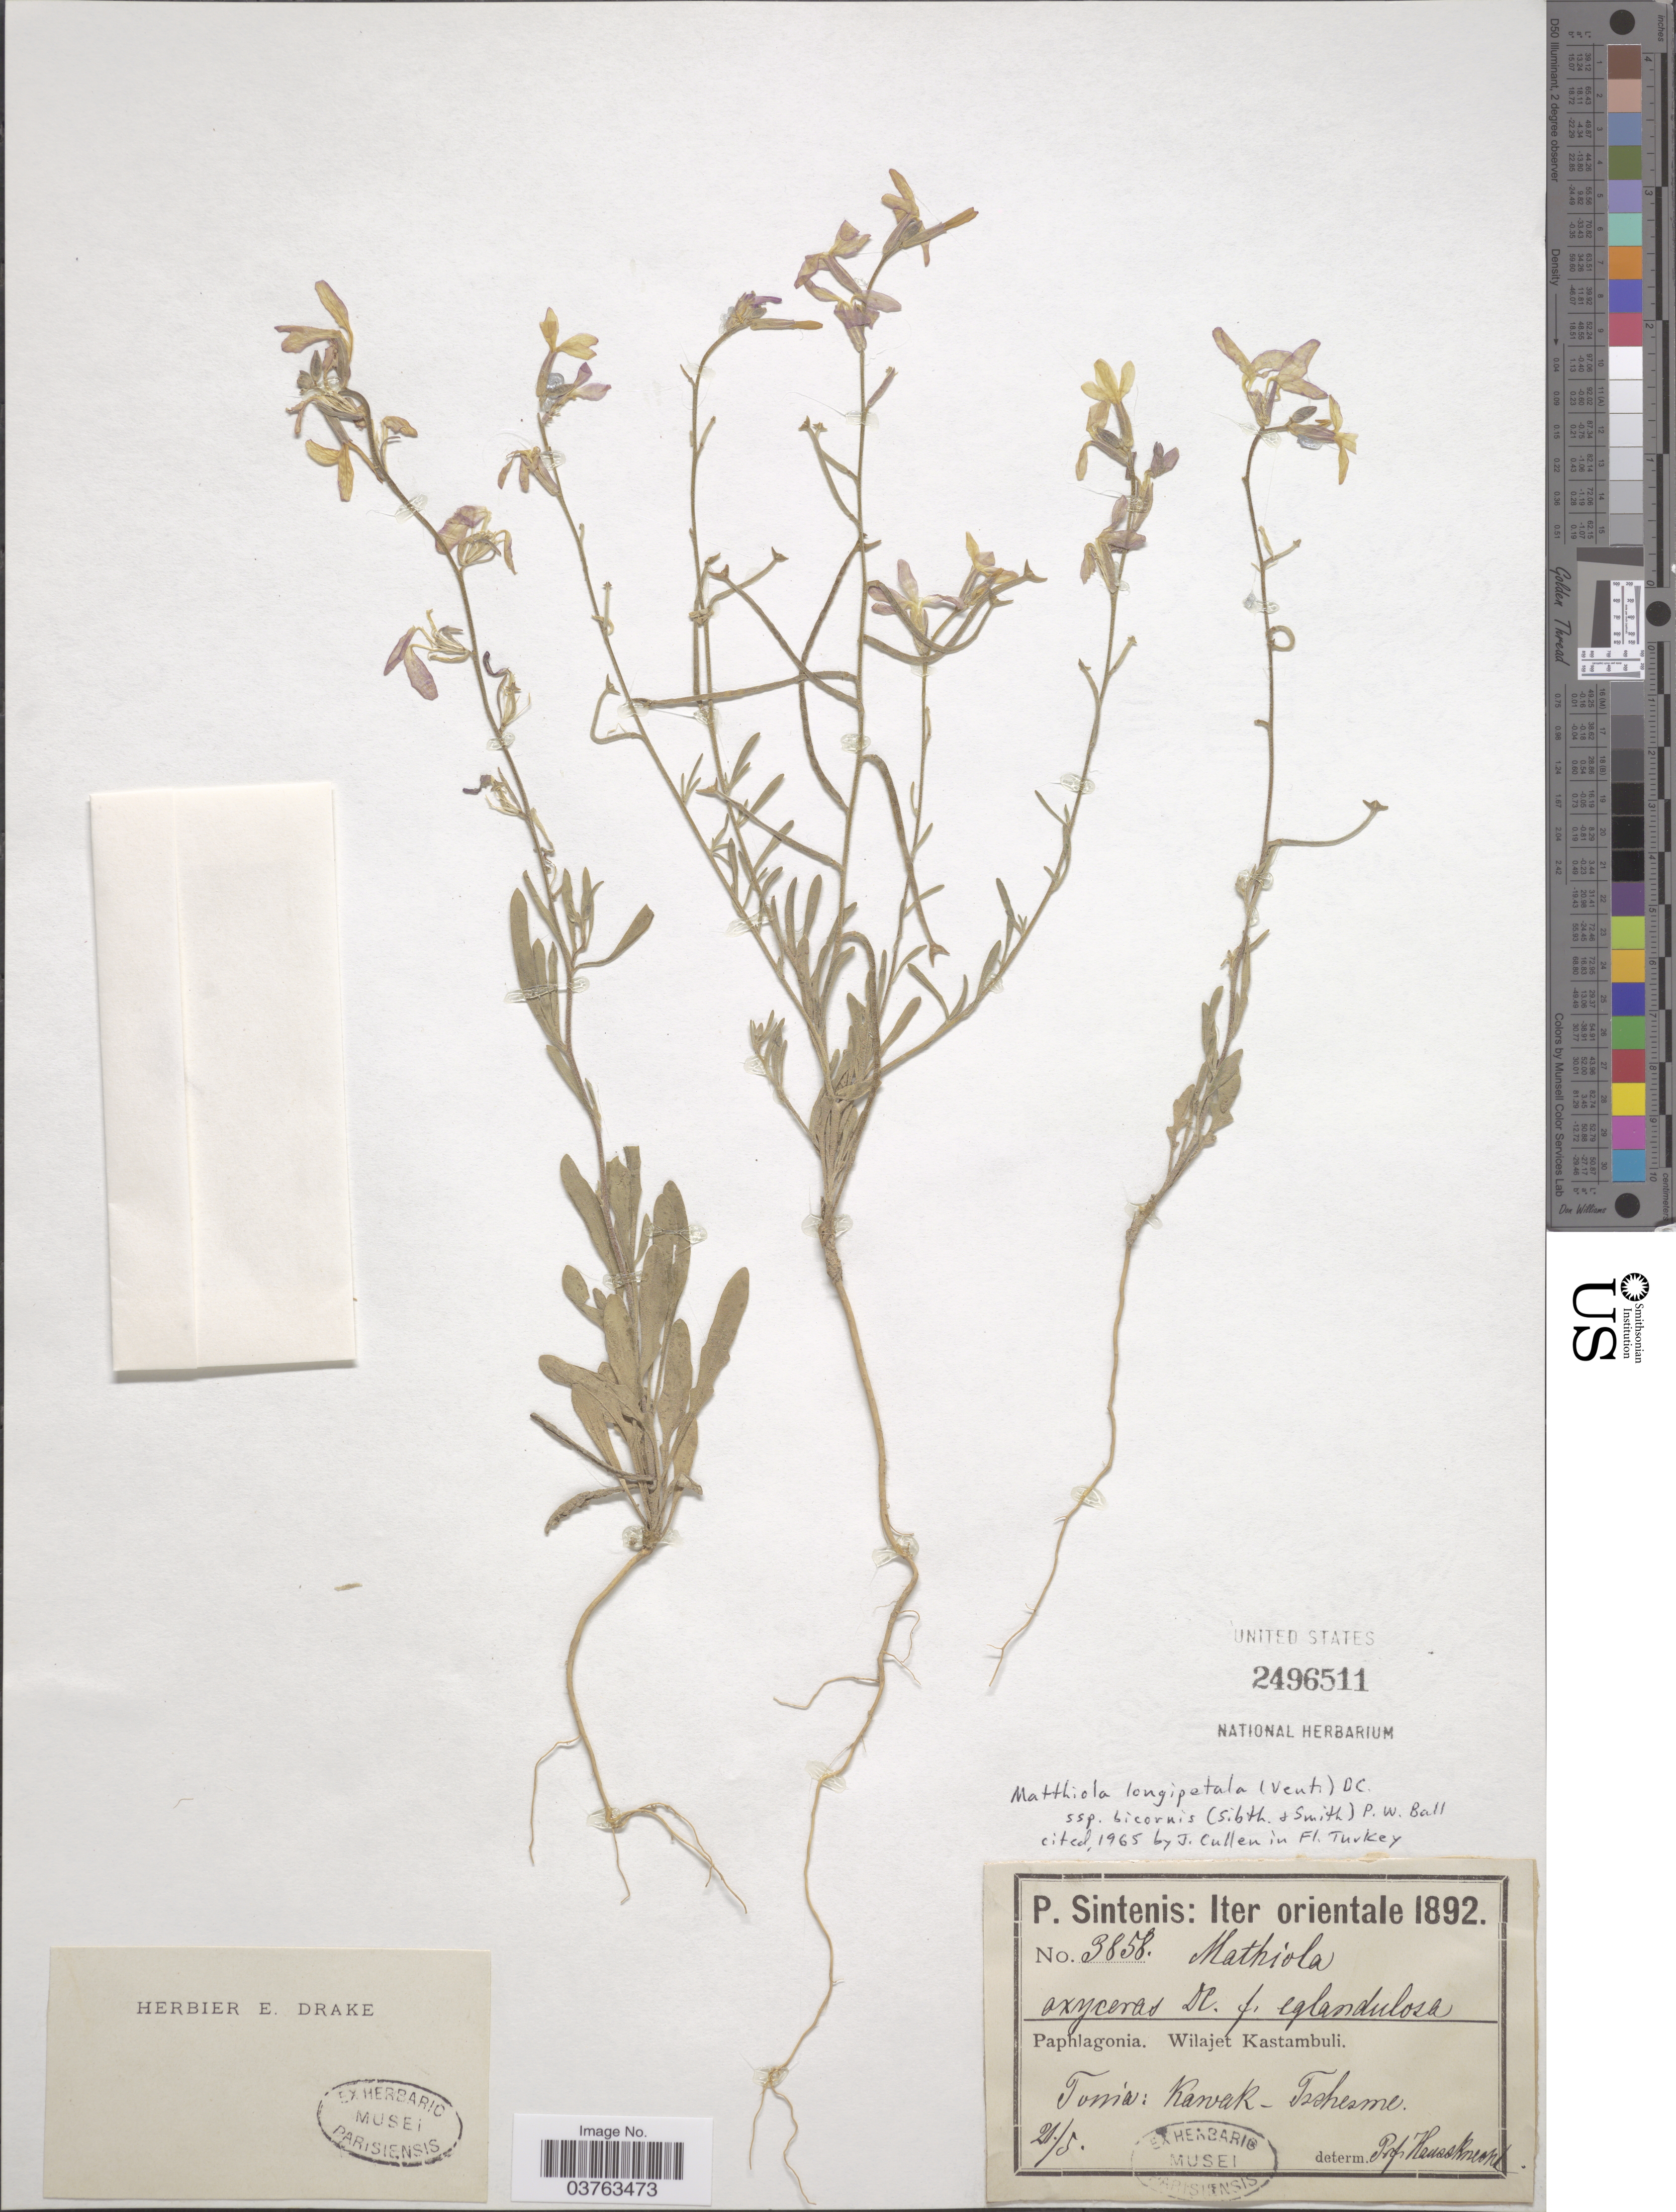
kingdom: Plantae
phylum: Tracheophyta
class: Magnoliopsida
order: Brassicales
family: Brassicaceae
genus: Matthiola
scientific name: Matthiola longipetala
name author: (Vent.) DC.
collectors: P. Sintenis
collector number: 3858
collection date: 1892-05-21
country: Turkey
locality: Iter orientale. Paphlagonia. Wilajet Kastambuli. Tonia: Karvak - Tsehesme.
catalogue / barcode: US 2496511